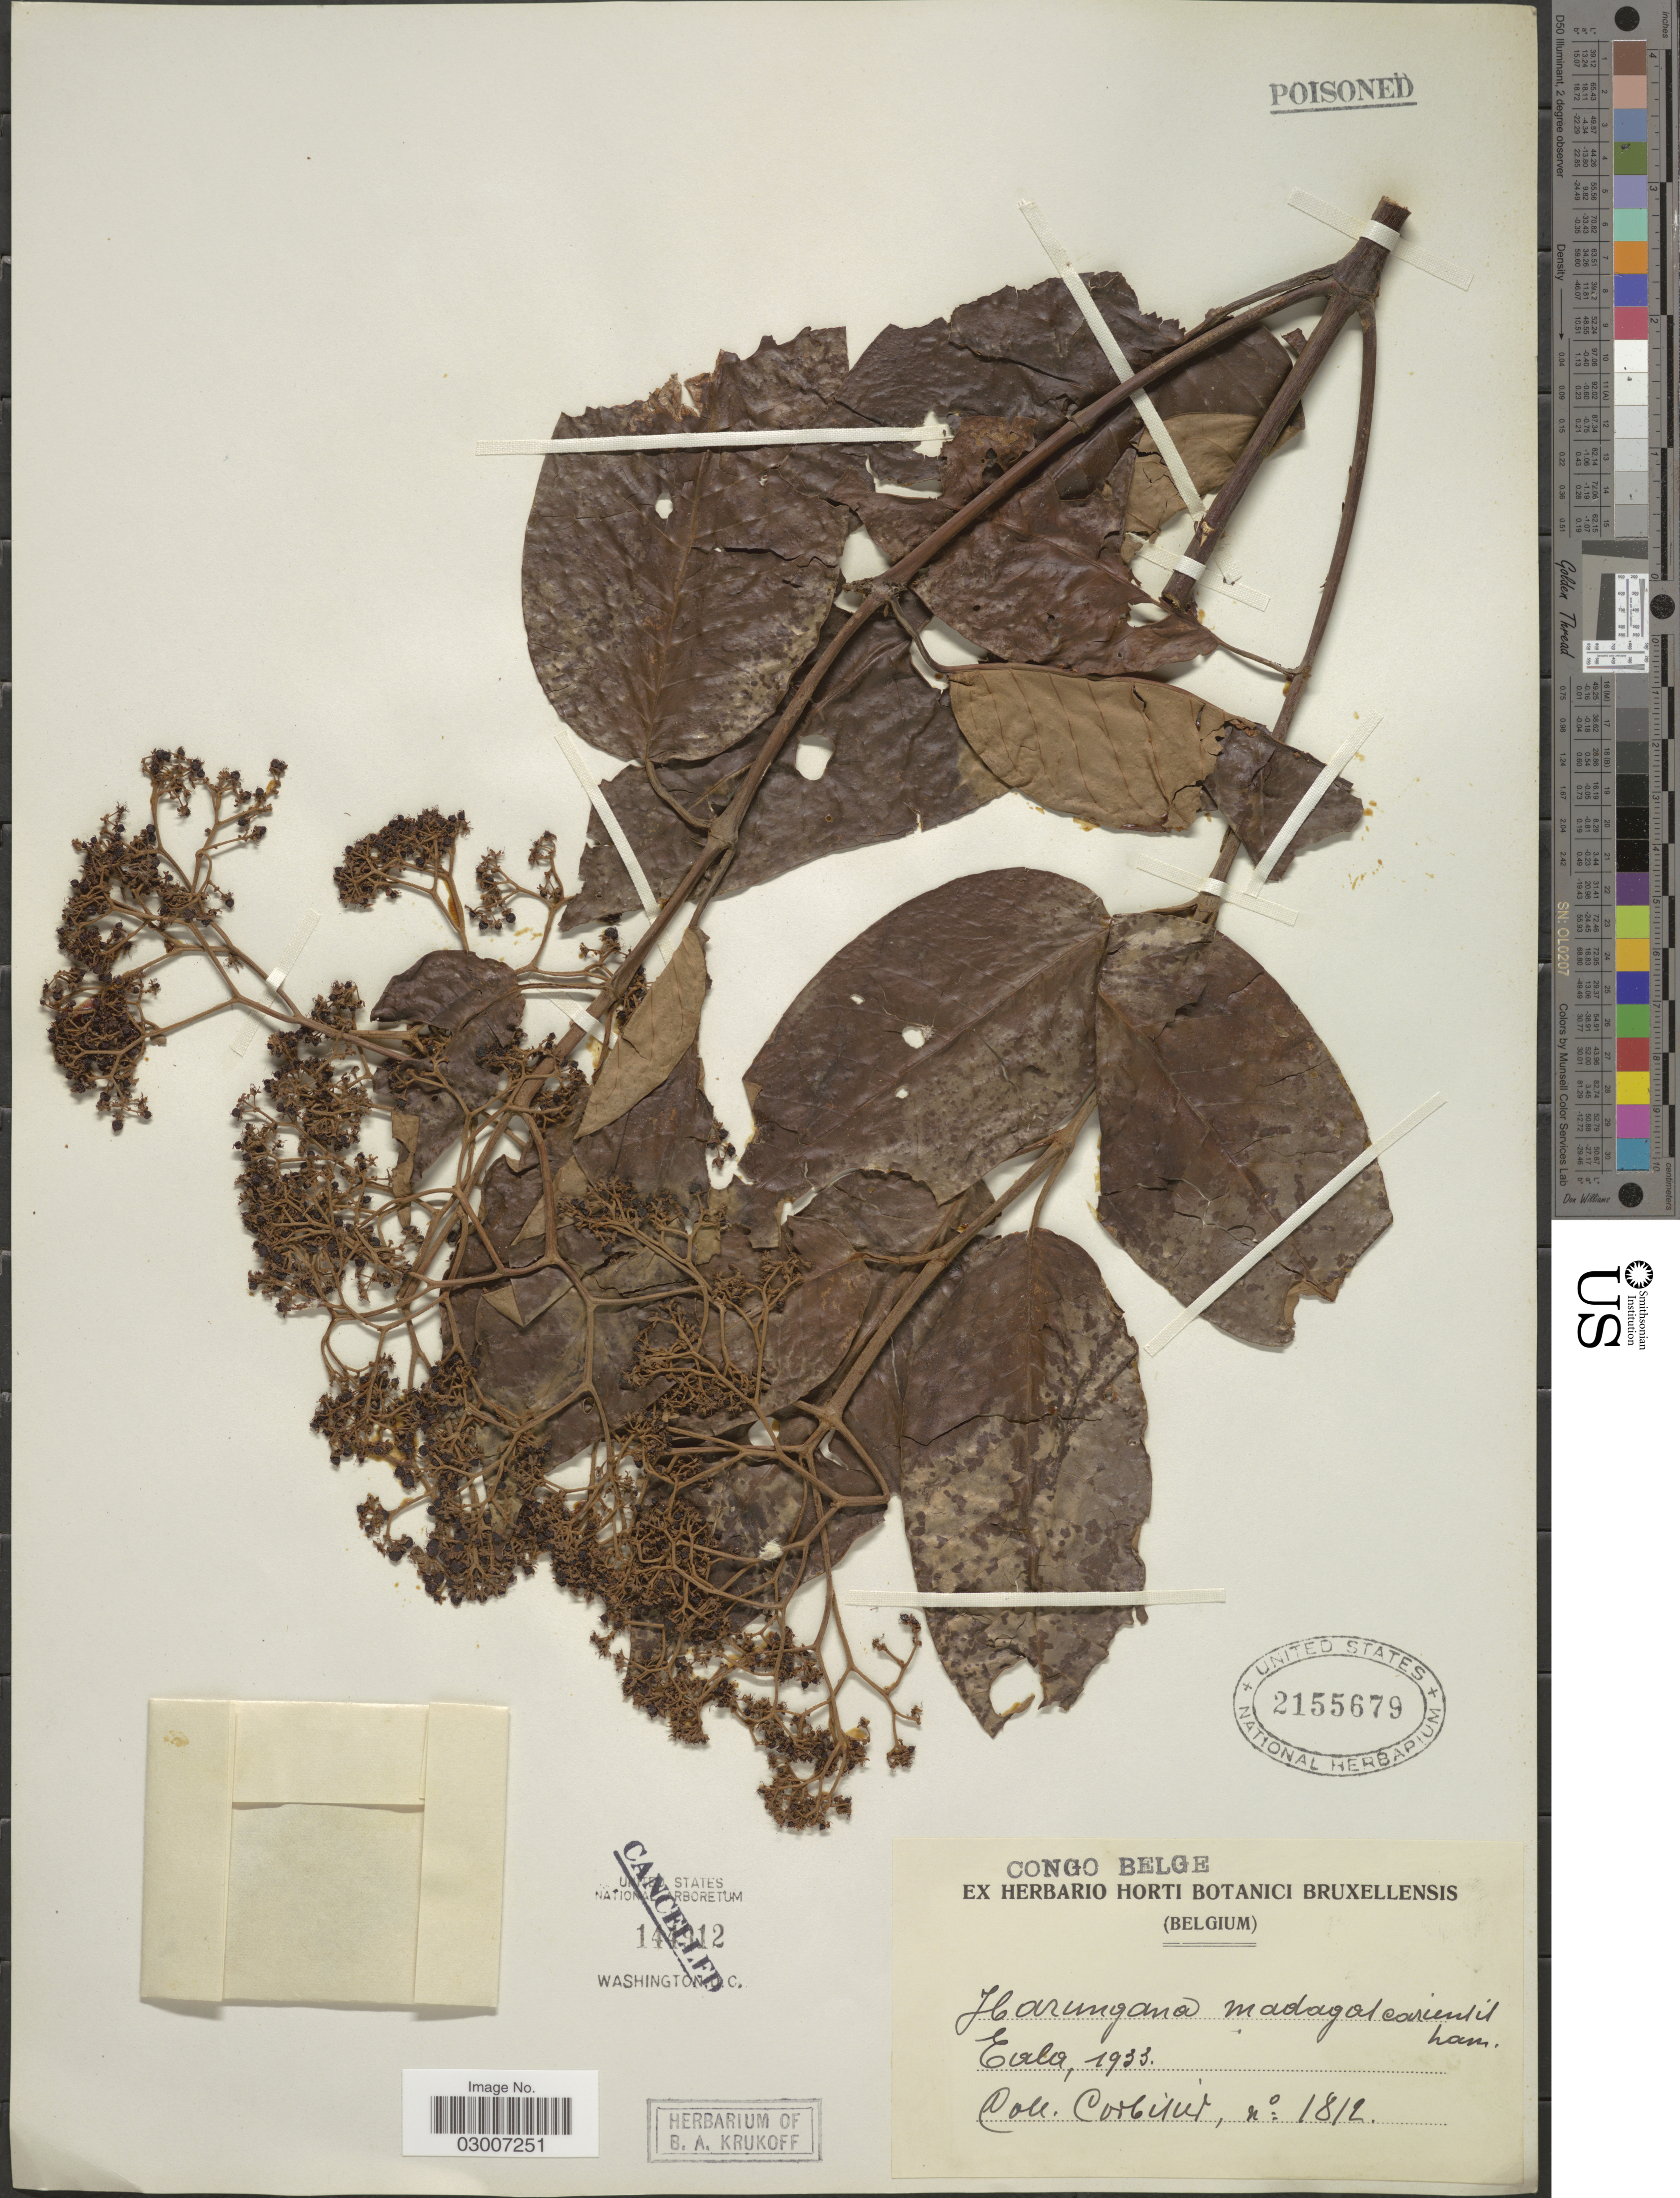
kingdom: Plantae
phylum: Tracheophyta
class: Magnoliopsida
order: Malpighiales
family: Hypericaceae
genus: Harungana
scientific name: Harungana madagascariensis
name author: Lam. ex Poir.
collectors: -. Corbisier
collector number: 1812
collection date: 1933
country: Congo, Democratic Republic of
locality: Eala.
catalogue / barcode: US 2155679